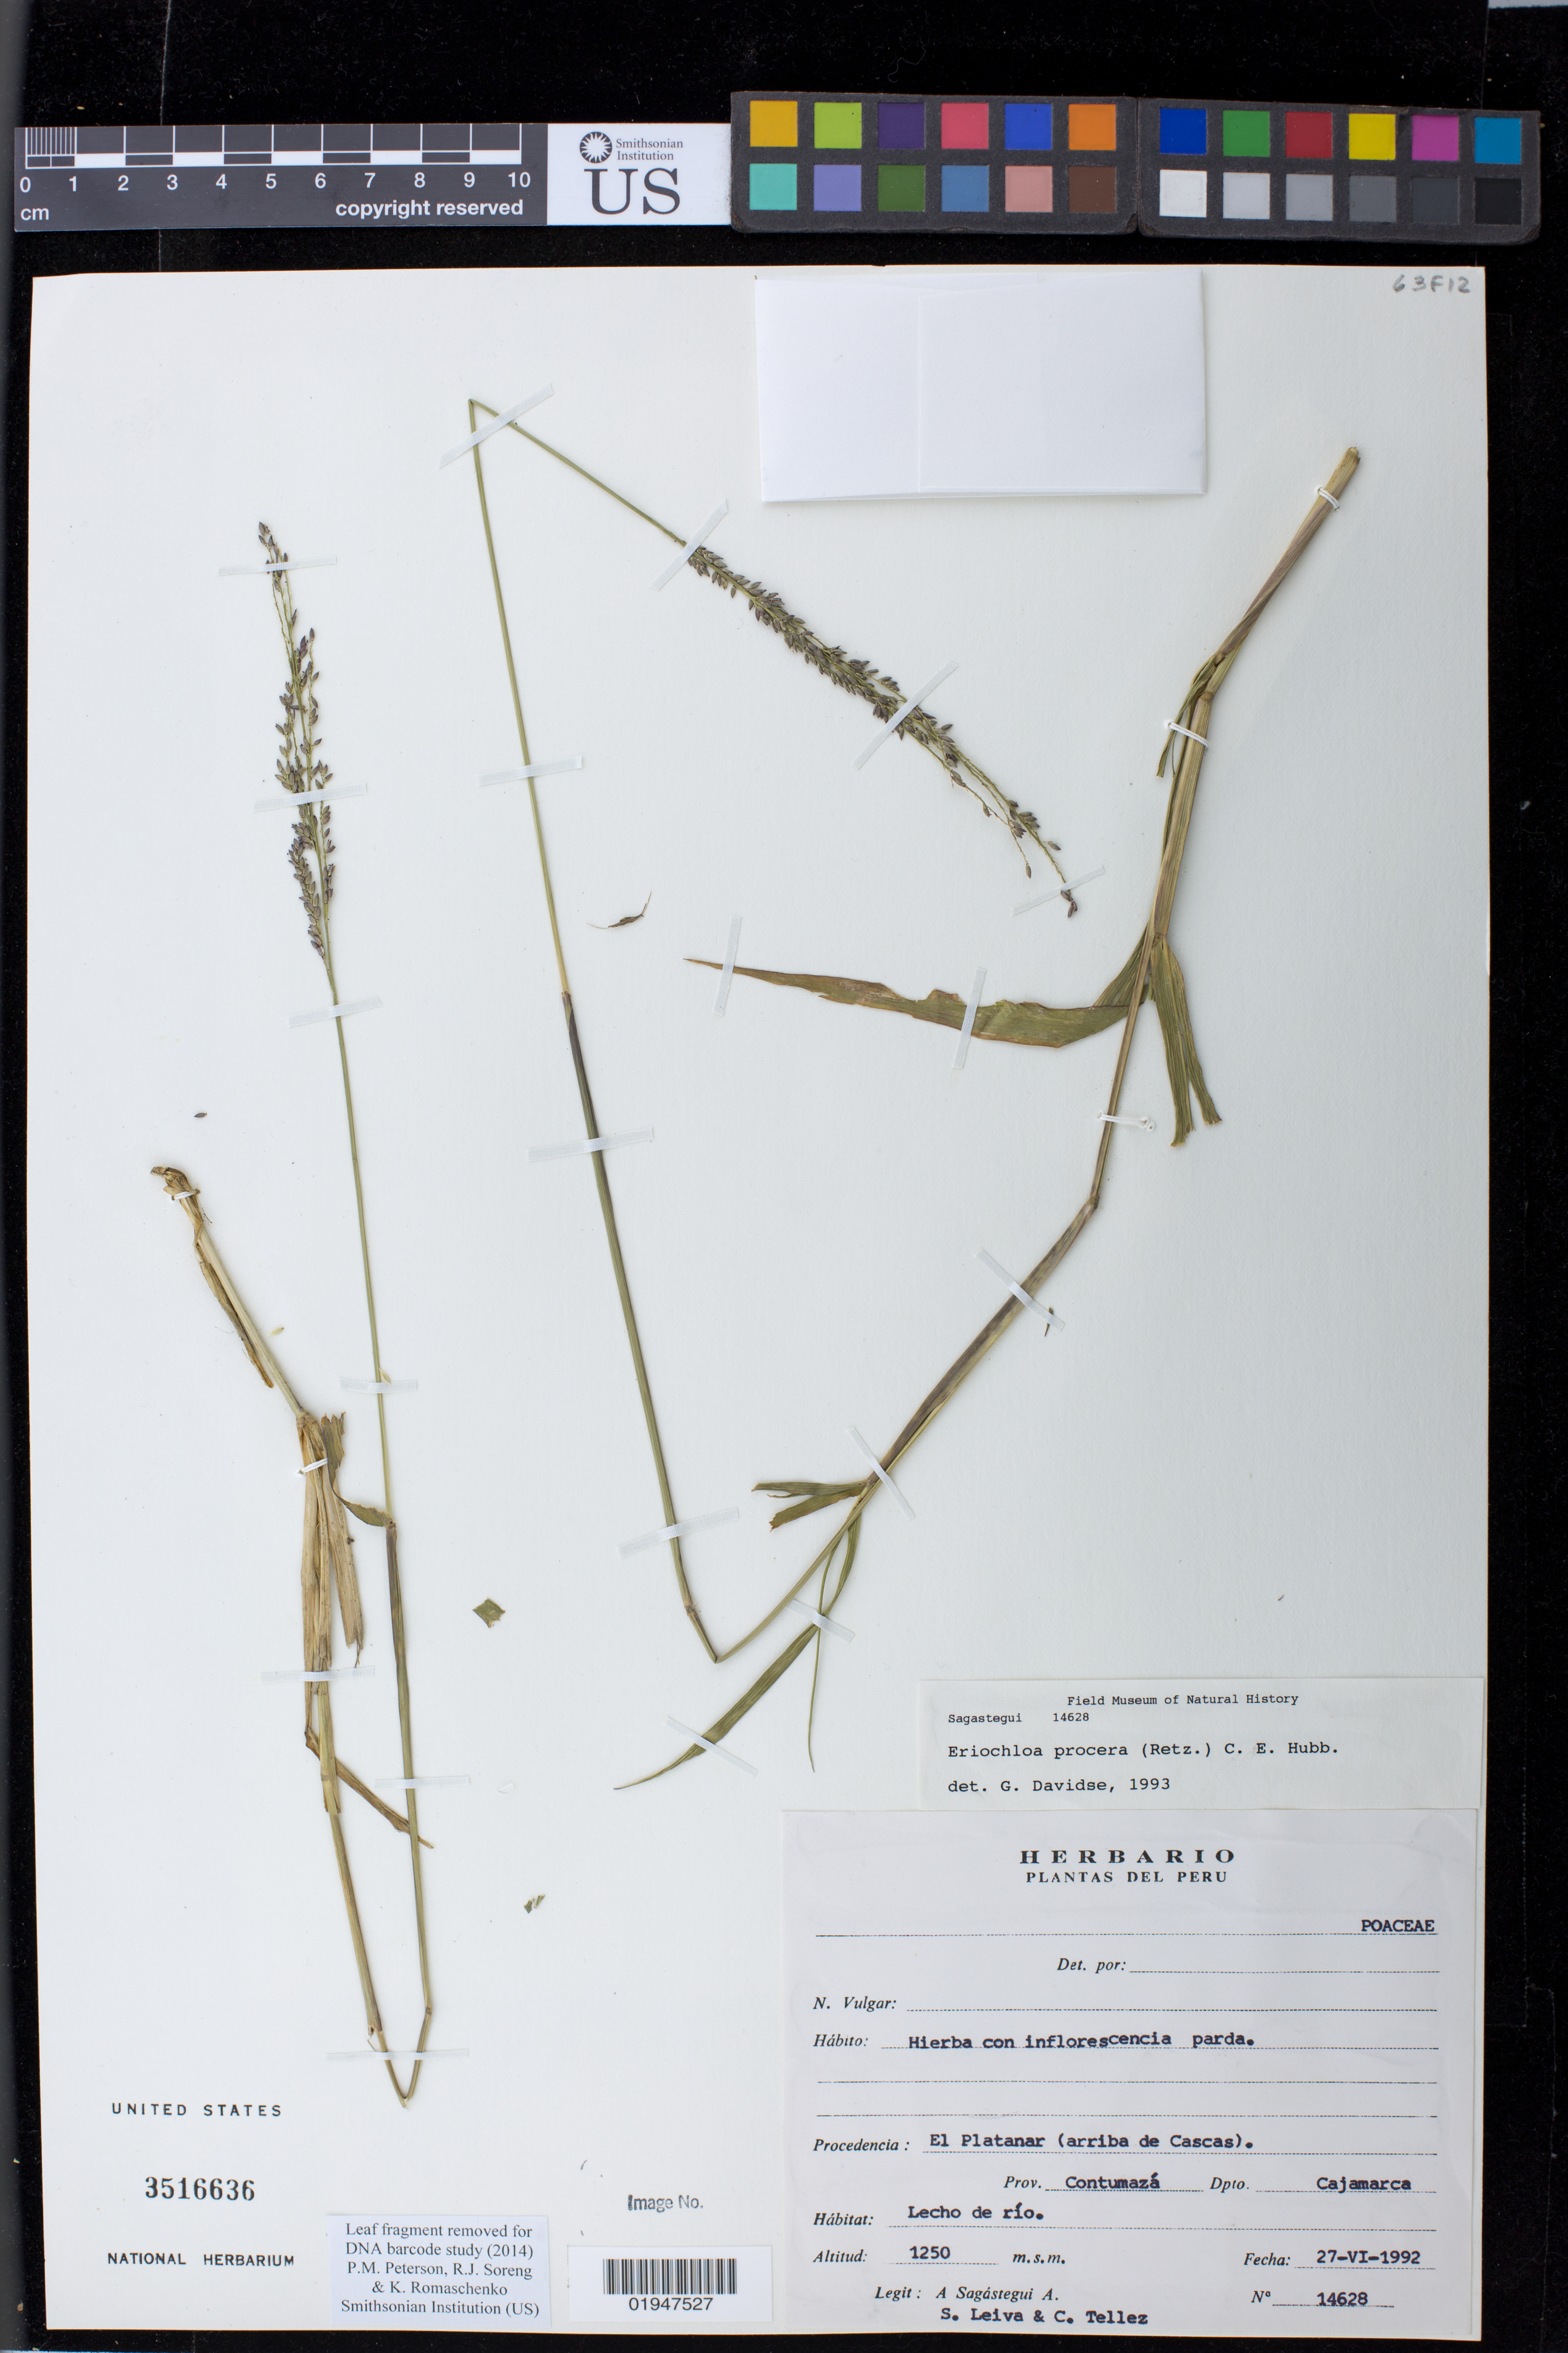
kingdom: Plantae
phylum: Tracheophyta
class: Liliopsida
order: Poales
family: Poaceae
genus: Eriochloa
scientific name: Eriochloa procera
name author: (Retz.) C.E. Hubb.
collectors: A. Leiva Sánchez & C. Téllez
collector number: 14628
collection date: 1992-06-27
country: Peru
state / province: Cajamarca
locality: Contumazá; El Platanar (arriba de Cascas)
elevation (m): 1250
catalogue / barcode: US 3516636